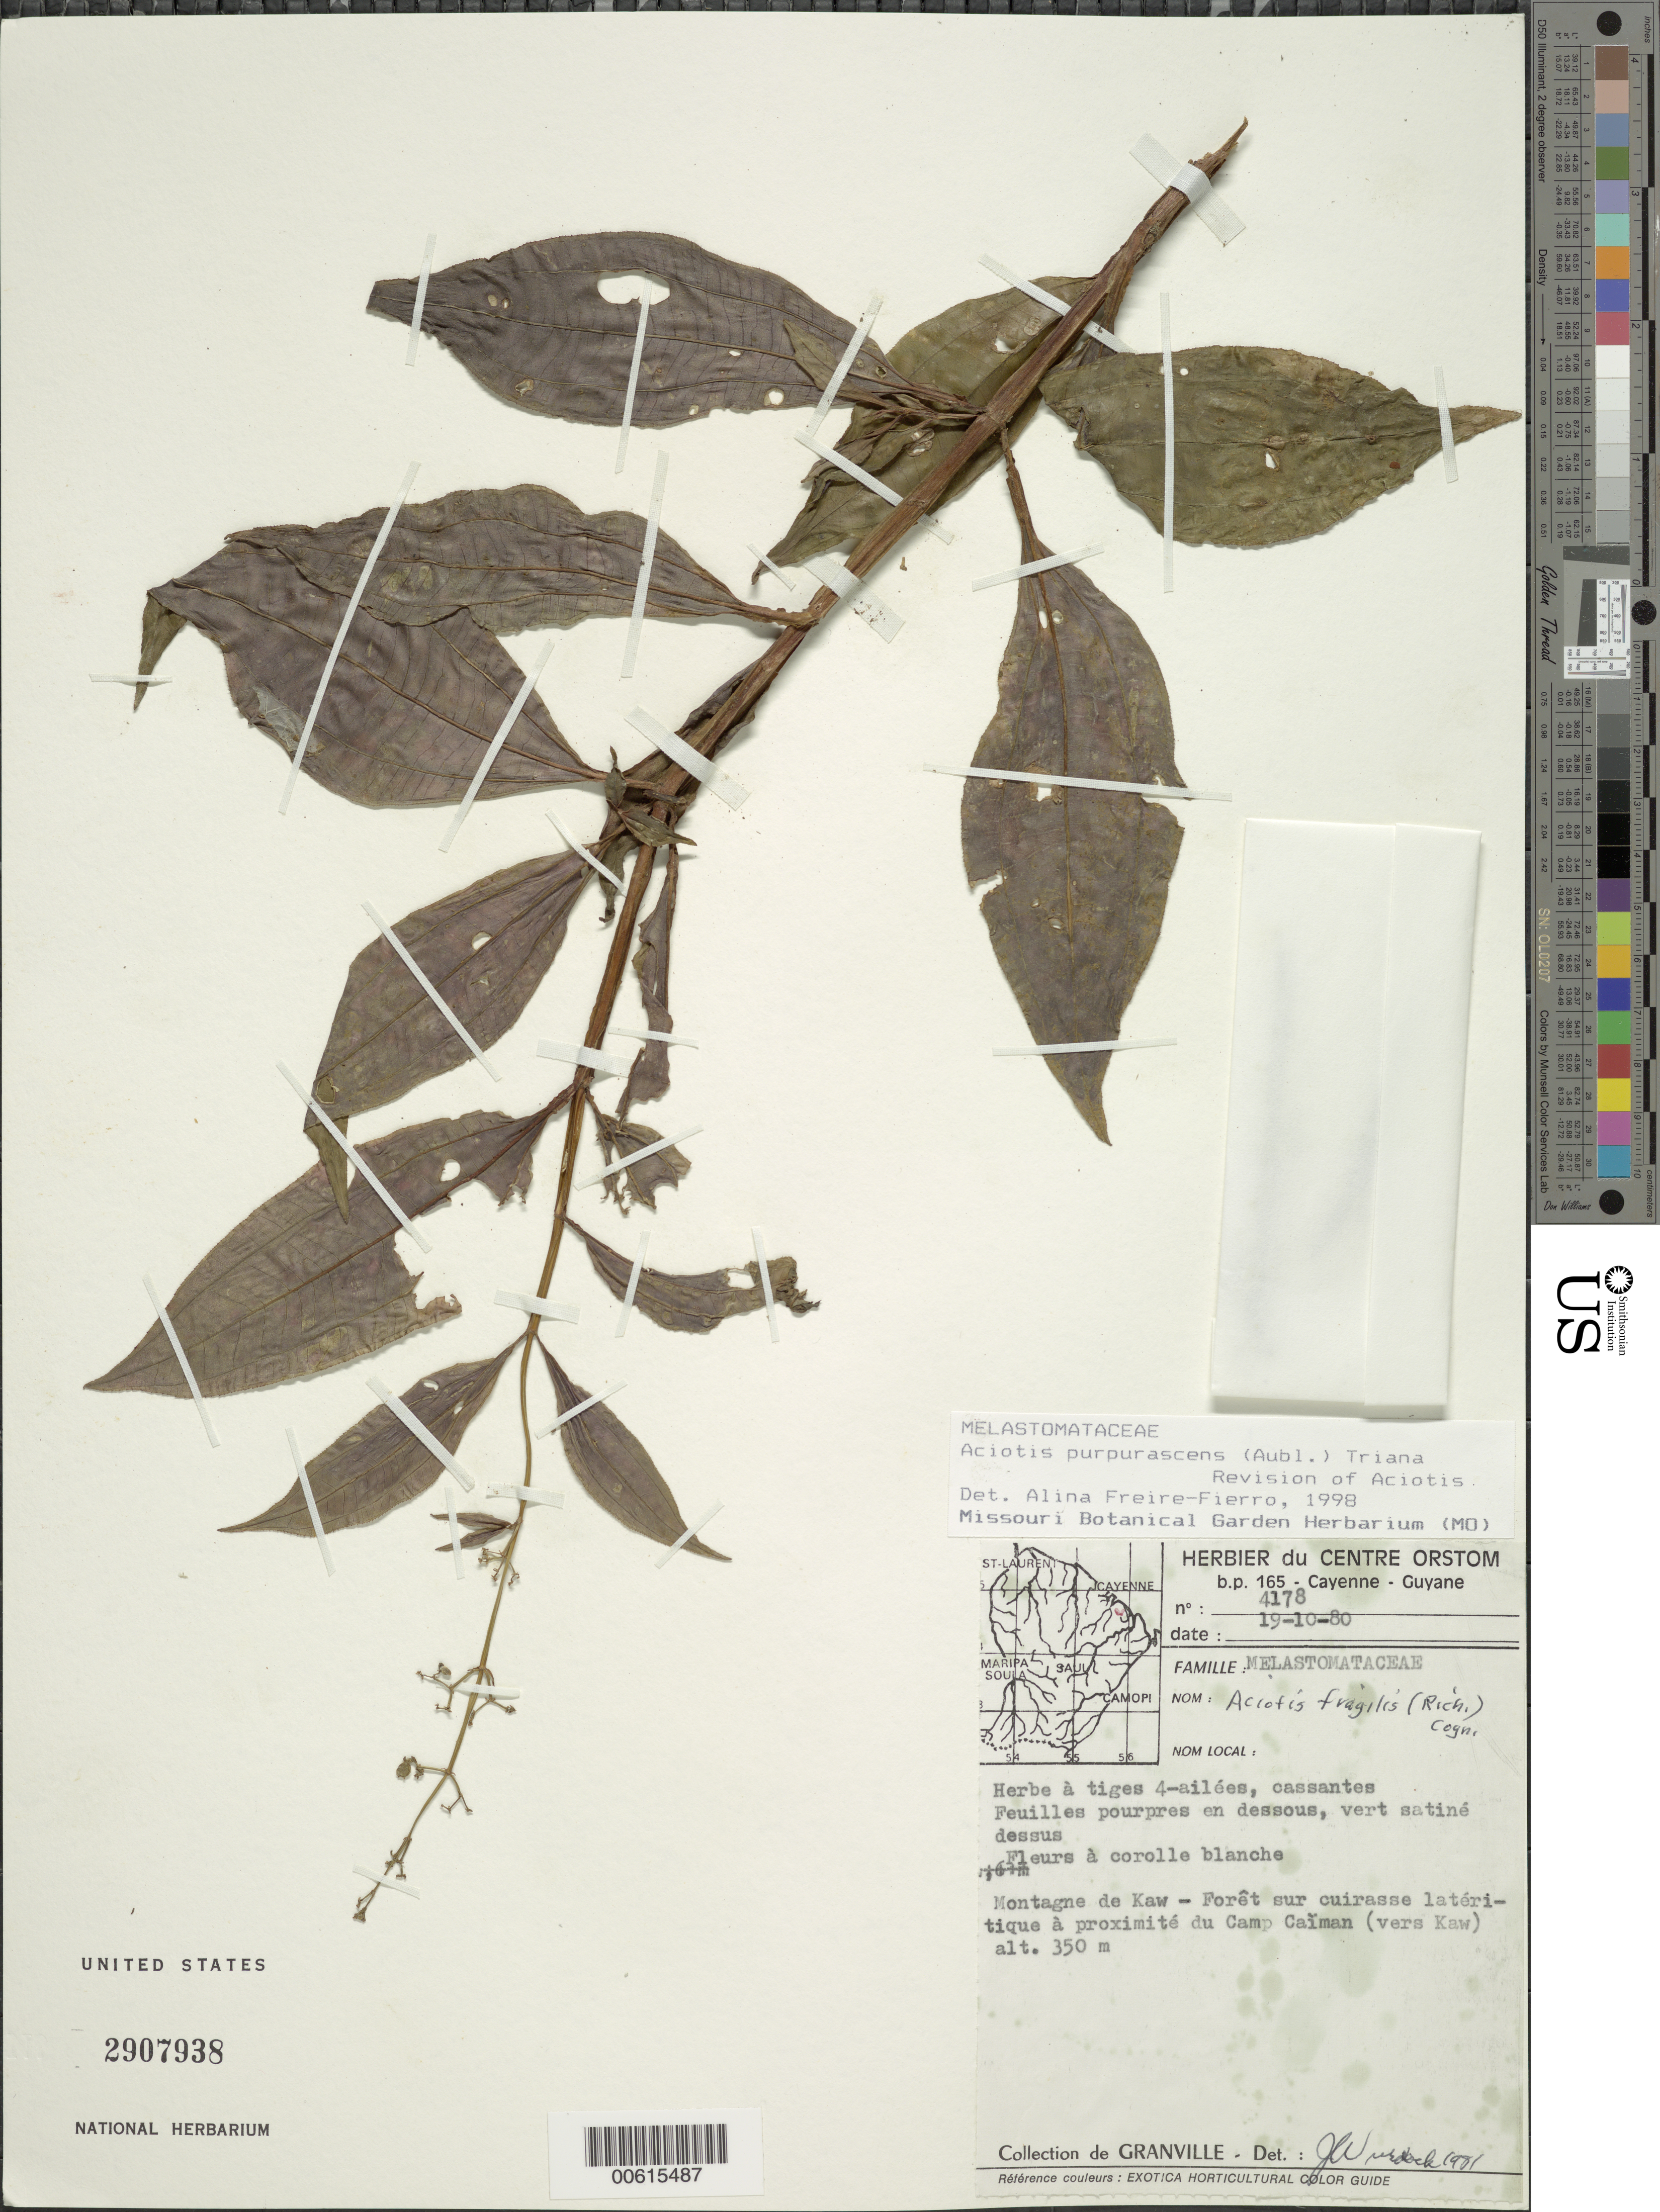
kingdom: Plantae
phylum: Tracheophyta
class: Magnoliopsida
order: Myrtales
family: Melastomataceae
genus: Aciotis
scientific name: Aciotis purpurascens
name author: (Aubl.) Triana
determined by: Freire-Fierro, A.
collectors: J.-J. de Granville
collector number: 4178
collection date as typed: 19-Oct-80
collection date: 1980-10-19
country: French Guiana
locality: Montagne de Kaw, Camp Caïman, a proximite (vers Kaw)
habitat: Foret sur cuirrasse lateritique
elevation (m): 350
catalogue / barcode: US 2907938